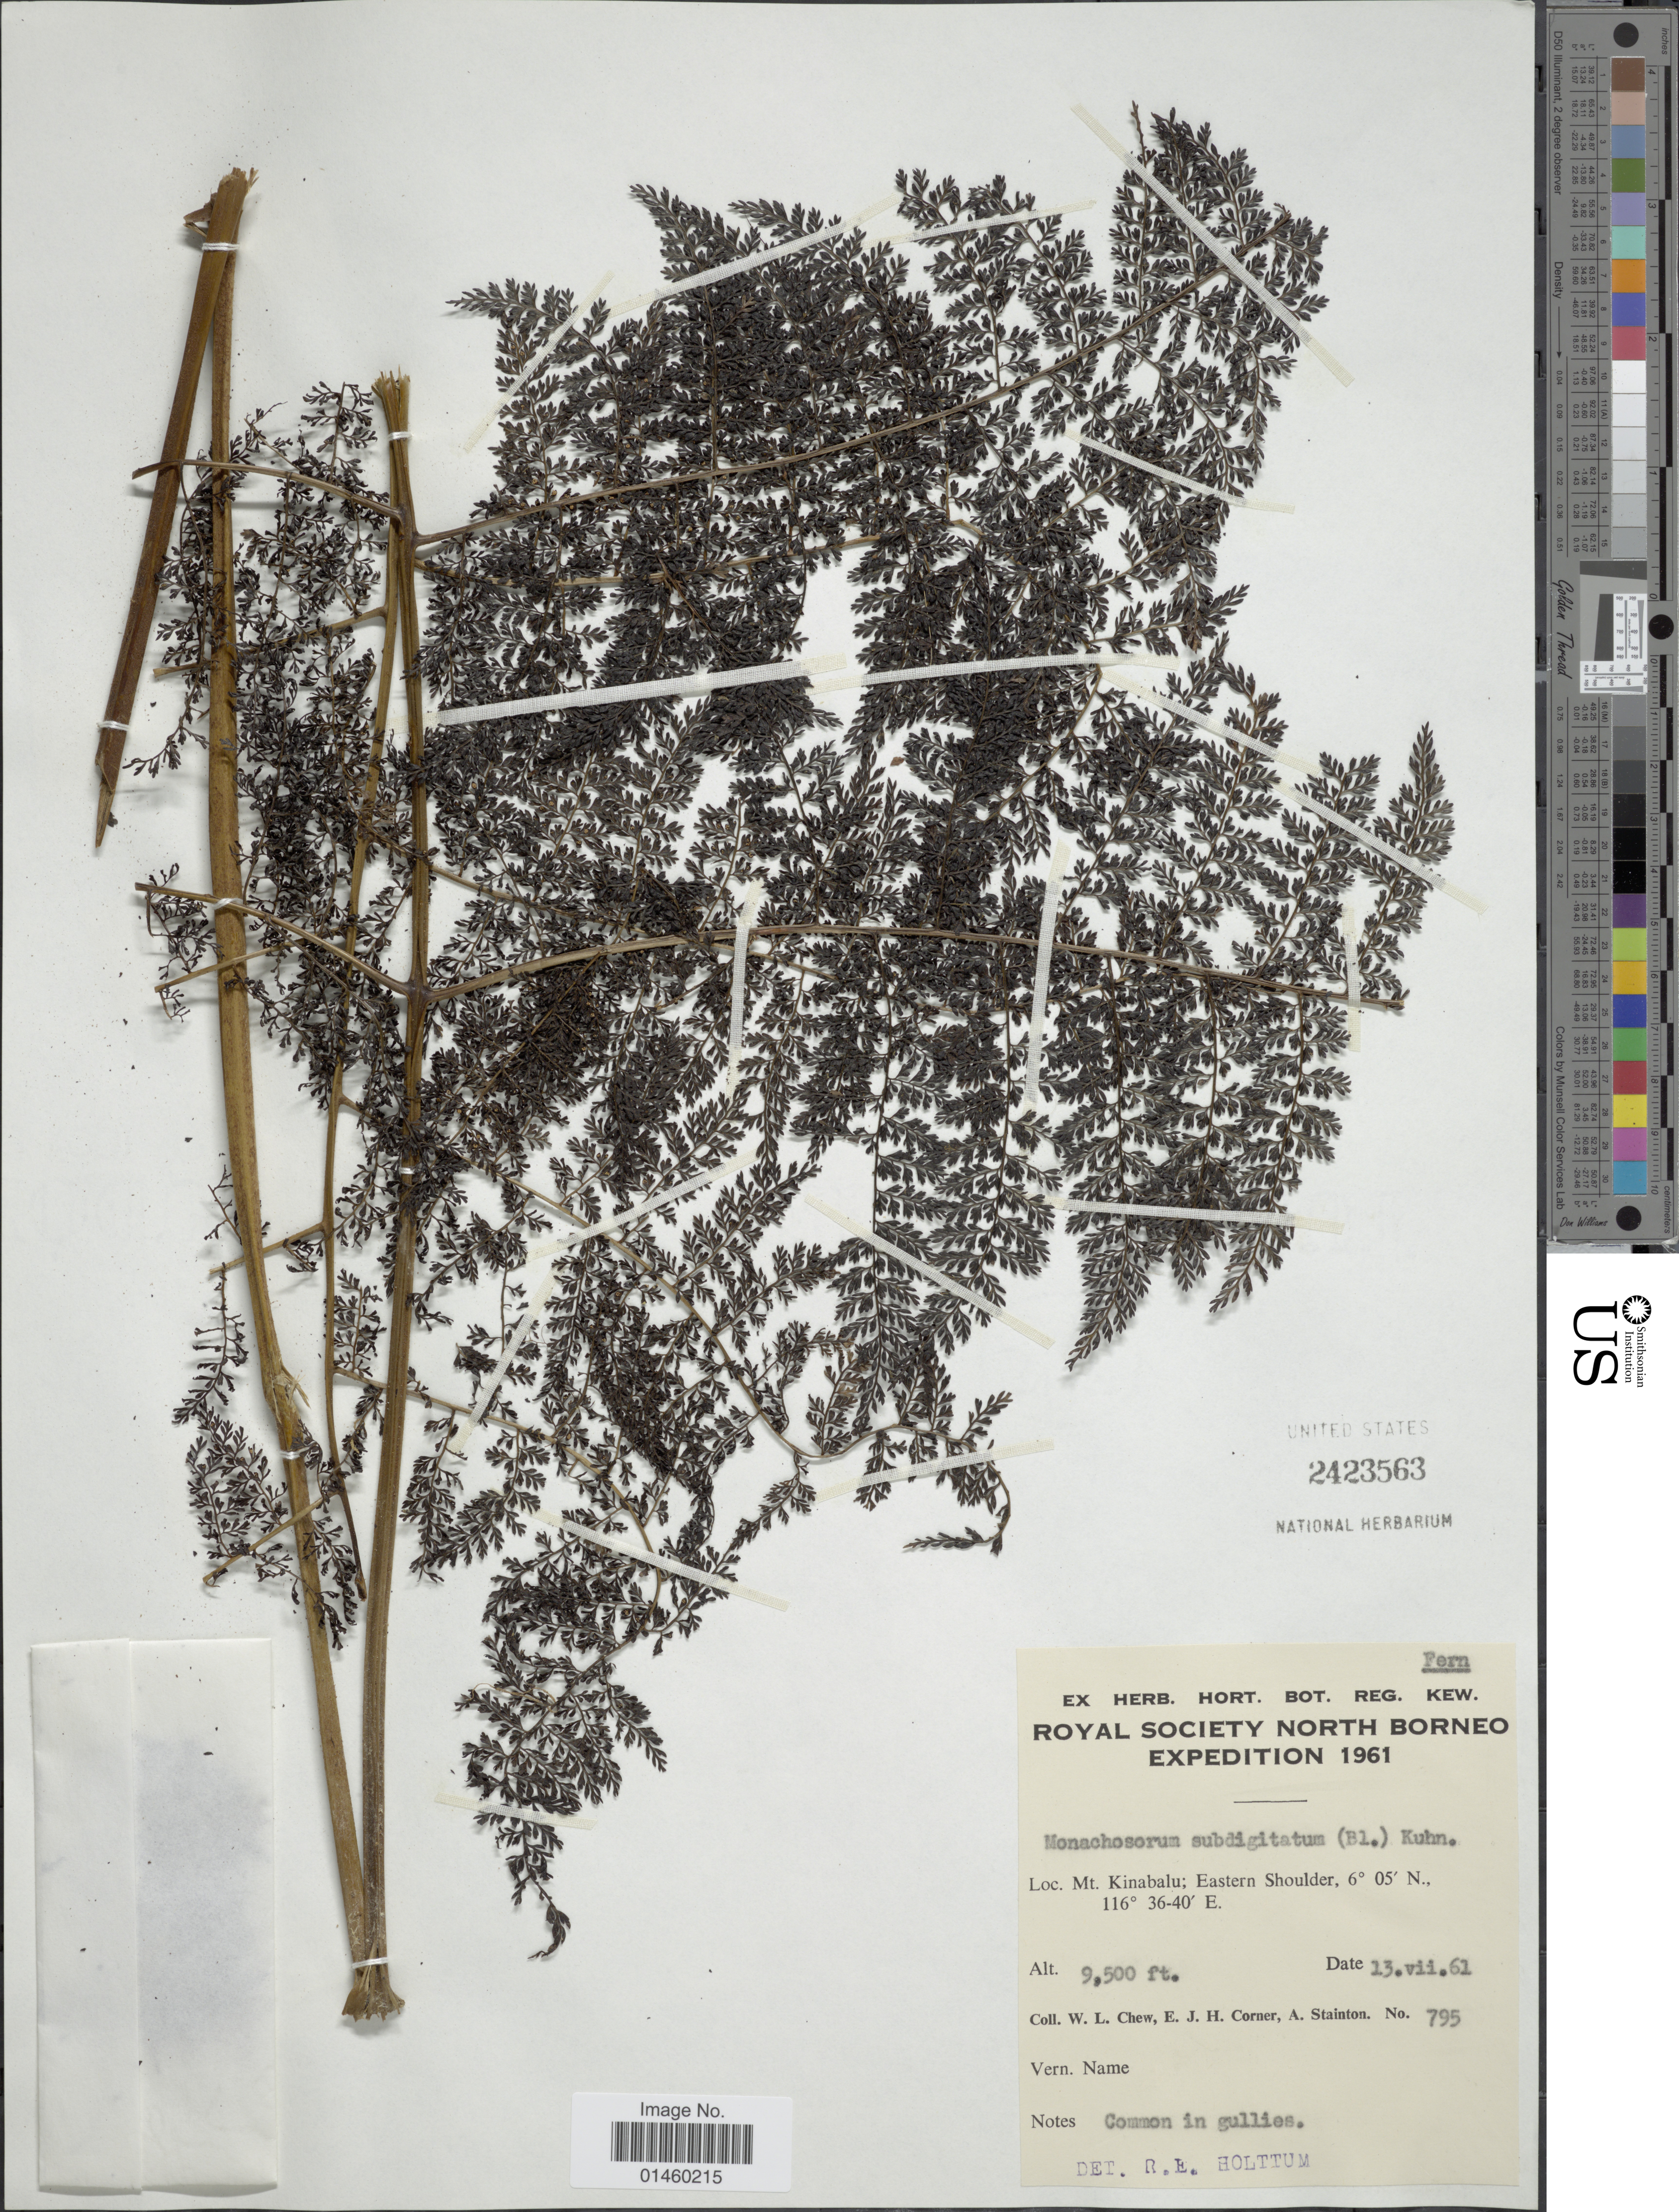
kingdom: Plantae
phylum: Tracheophyta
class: Polypodiopsida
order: Polypodiales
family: Dennstaedtiaceae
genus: Monachosorum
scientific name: Monachosorum subdigitatum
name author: (Blume) Kuhn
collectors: W. Chew, E. Corner & A. Stainton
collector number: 795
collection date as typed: Transcribed d/m/y: 13/7/61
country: Malaysia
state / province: Sabah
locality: Mt. Kinabalu; Eastern Shoulder. North Borneo.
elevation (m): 2896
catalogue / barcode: US 2423563